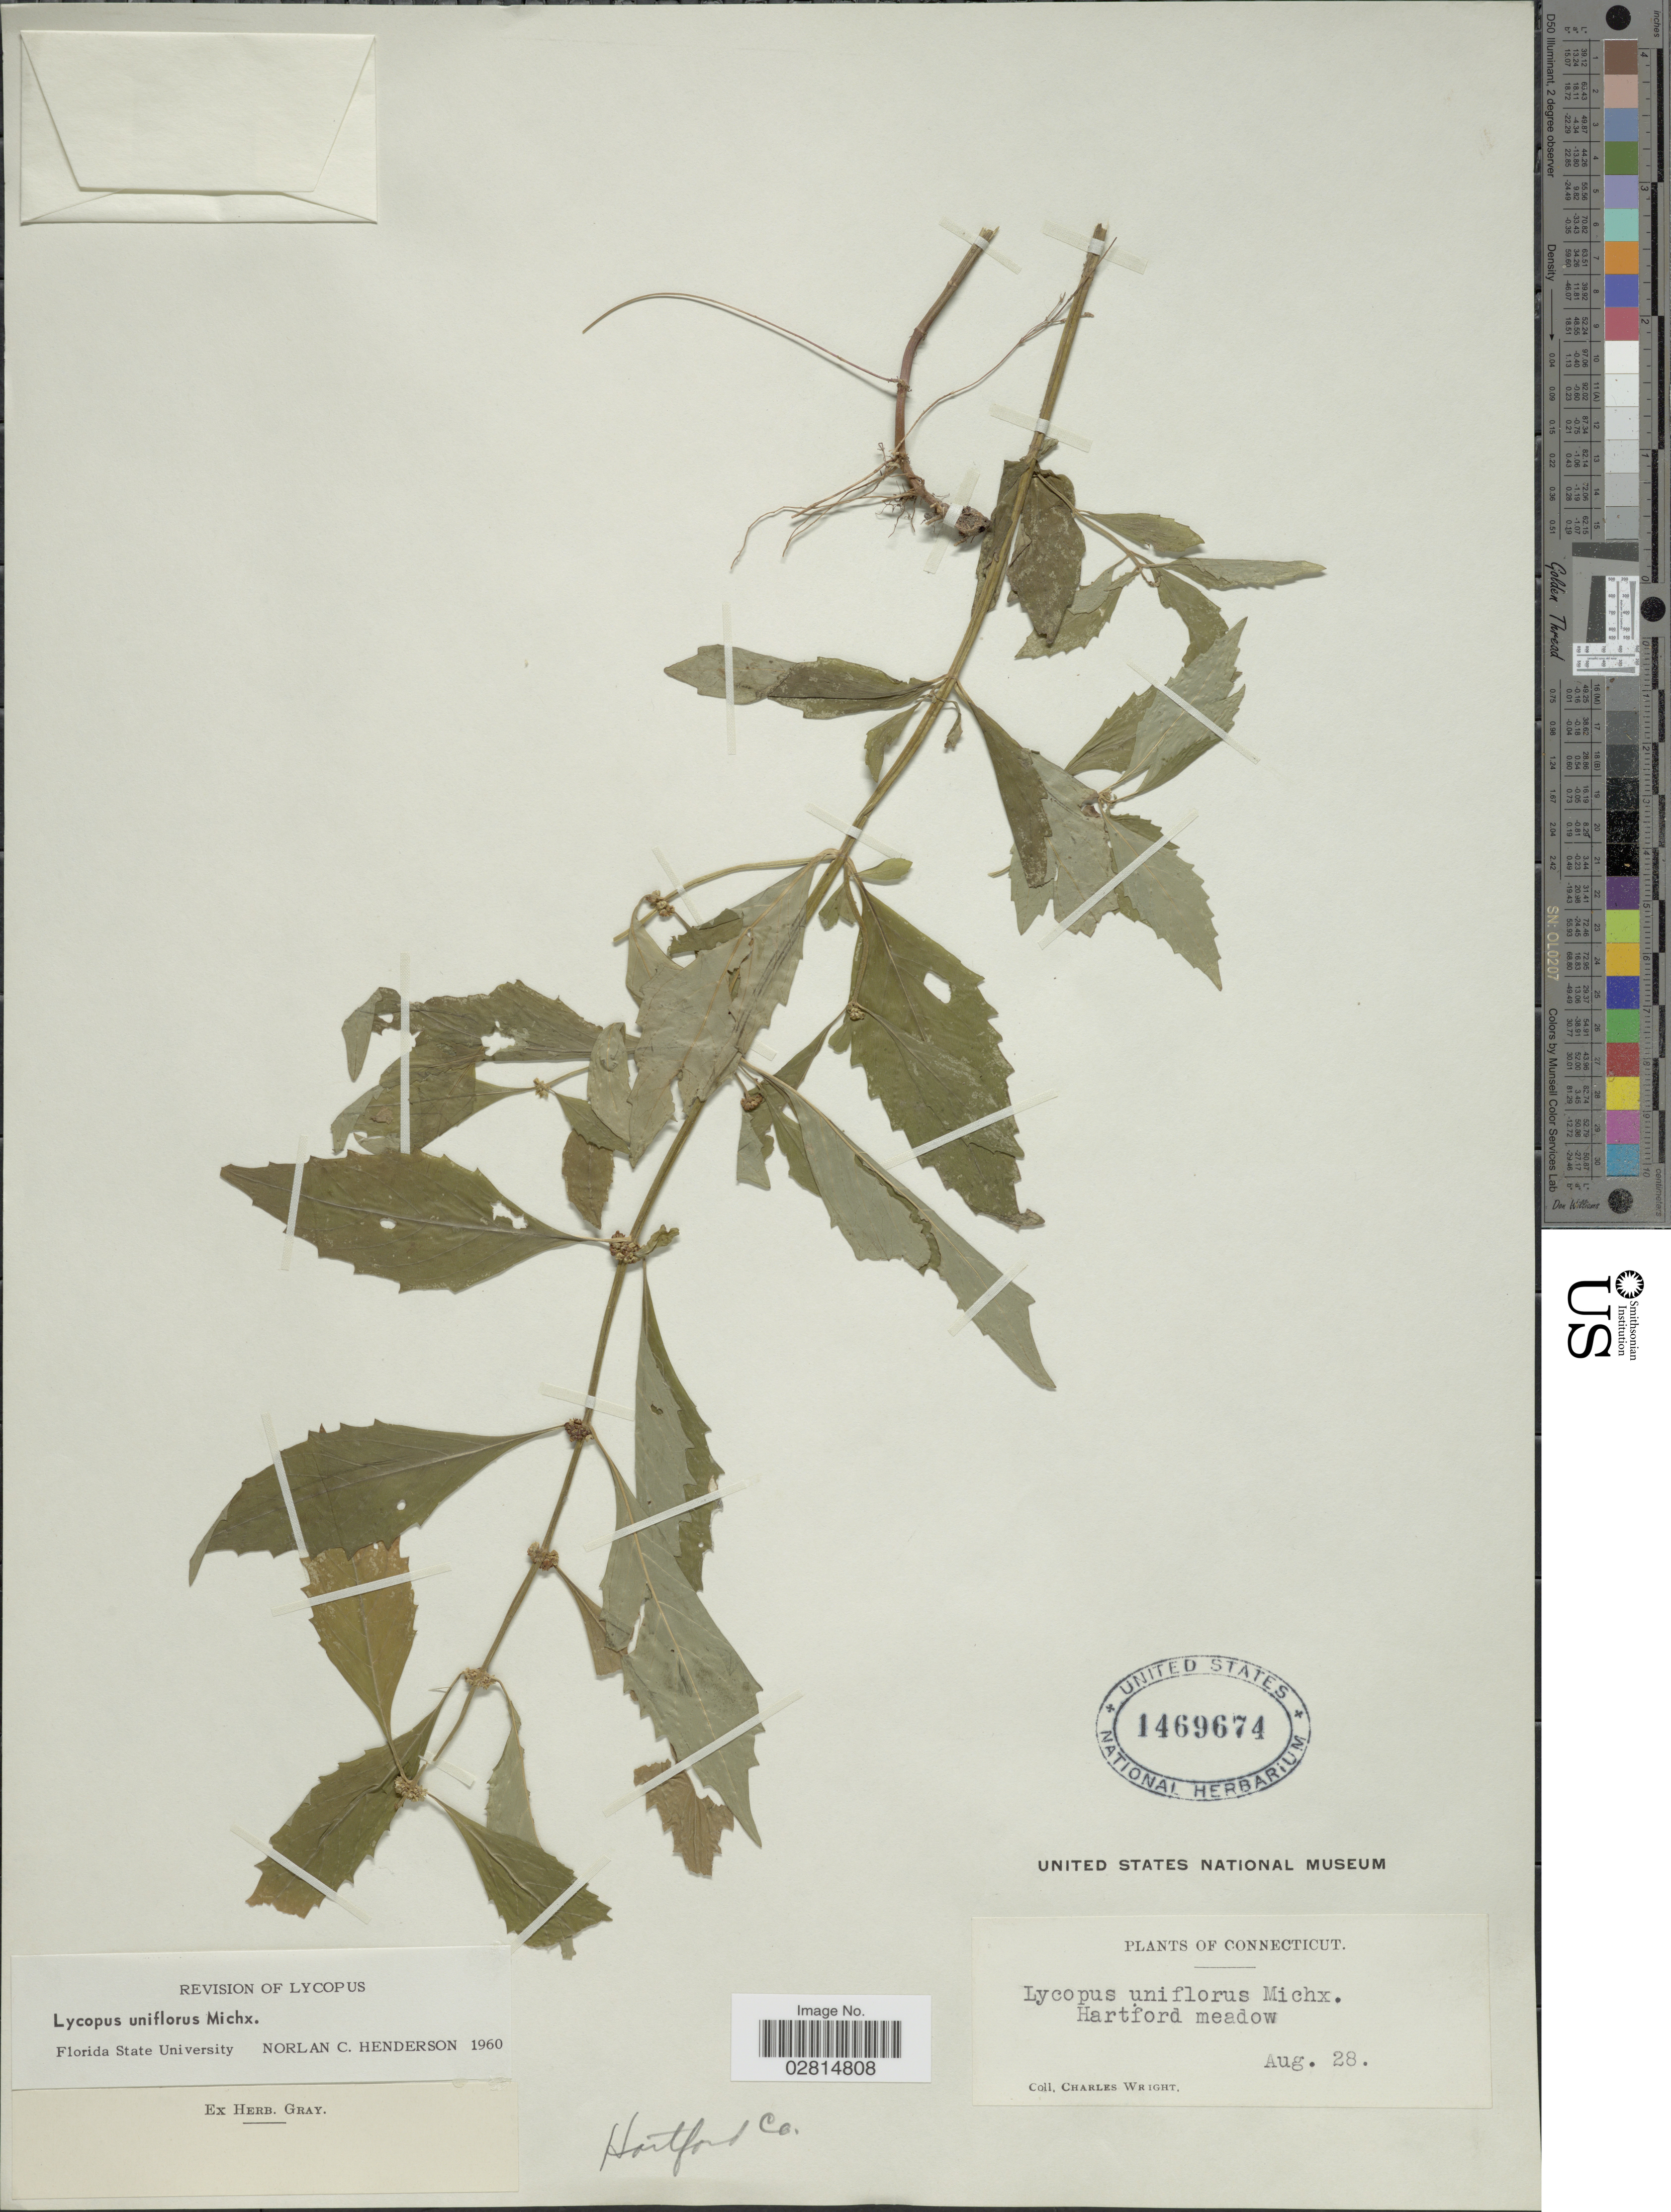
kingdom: Plantae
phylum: Tracheophyta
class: Magnoliopsida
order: Lamiales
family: Lamiaceae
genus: Lycopus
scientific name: Lycopus uniflorus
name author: Michx.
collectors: C. Wright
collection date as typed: Transcribed d/m/y: /8/28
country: United States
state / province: Connecticut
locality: Hartford meadow, Hartford Co.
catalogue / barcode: US 1469674